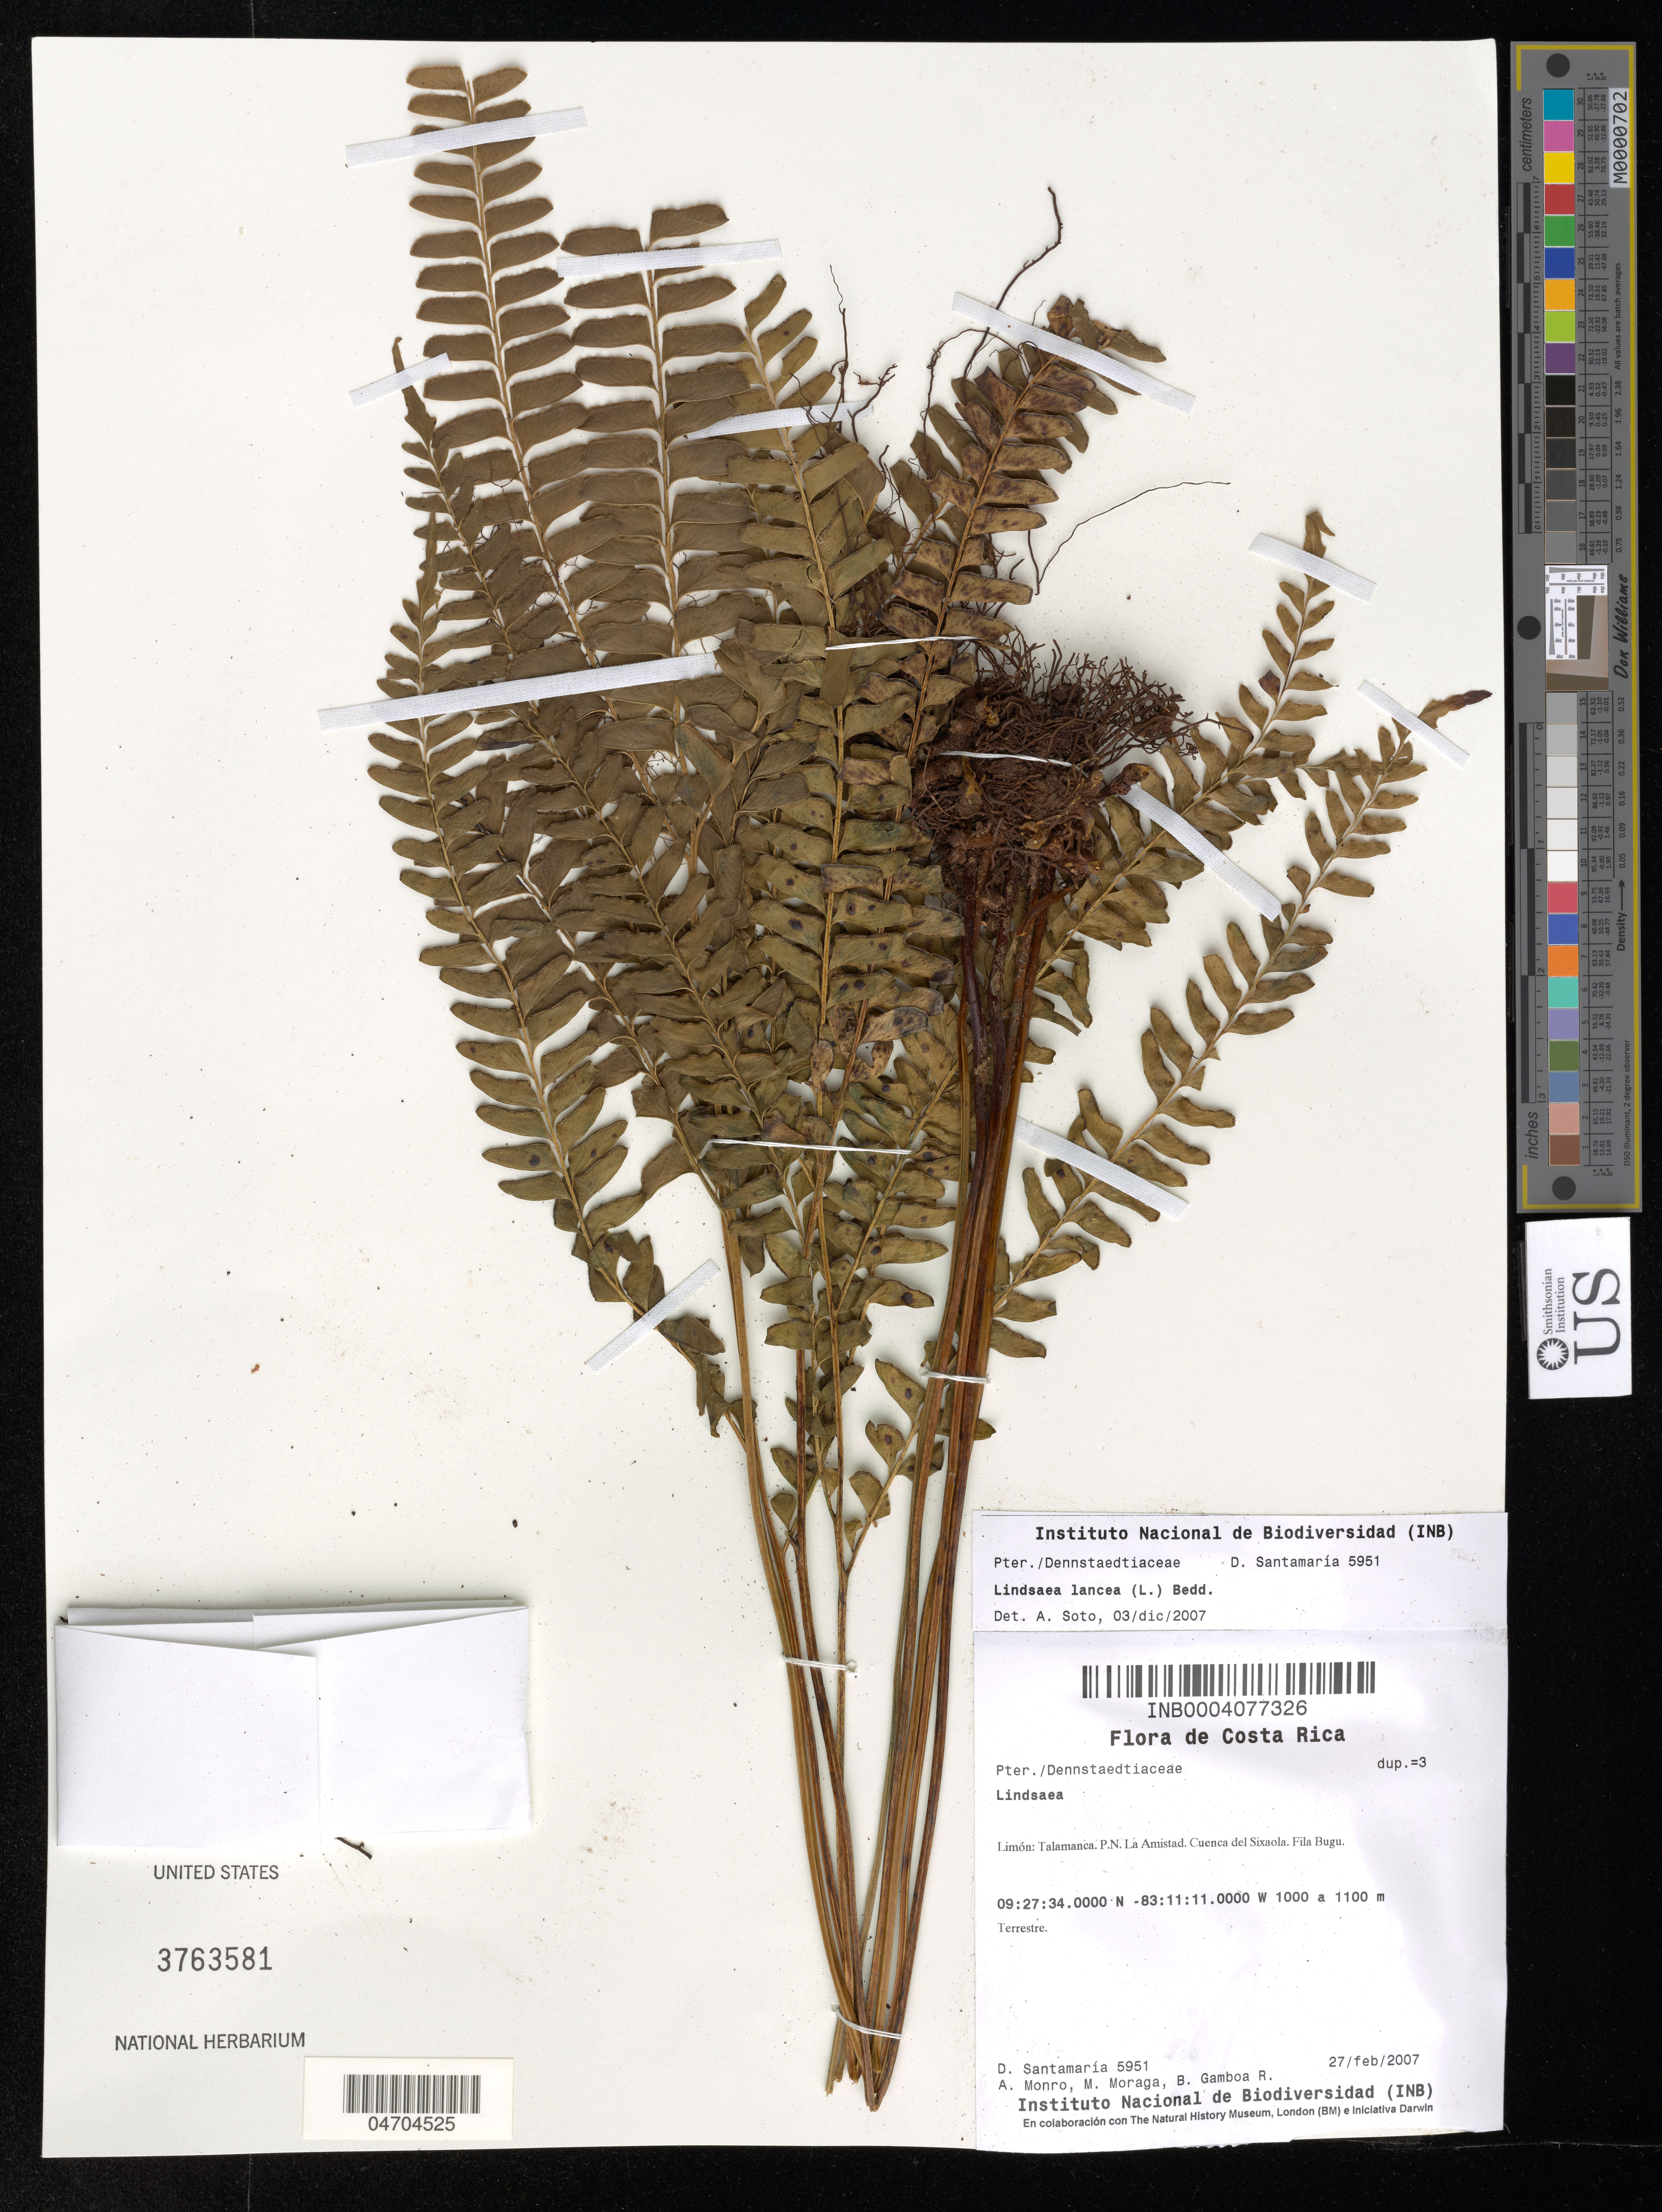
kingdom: Plantae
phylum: Tracheophyta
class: Polypodiopsida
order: Polypodiales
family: Lindsaeaceae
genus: Lindsaea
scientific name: Lindsaea lancea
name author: (L.) Bedd.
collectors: D. Santamaria, A. Monro, M. Moraga & B. Gamboa R.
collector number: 5951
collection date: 2007-02-27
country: Costa Rica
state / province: Limón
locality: Talamanca P.N. La Amistad. Cuenca del Sixaola. Fila Bugu.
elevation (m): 1000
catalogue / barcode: US 3763581